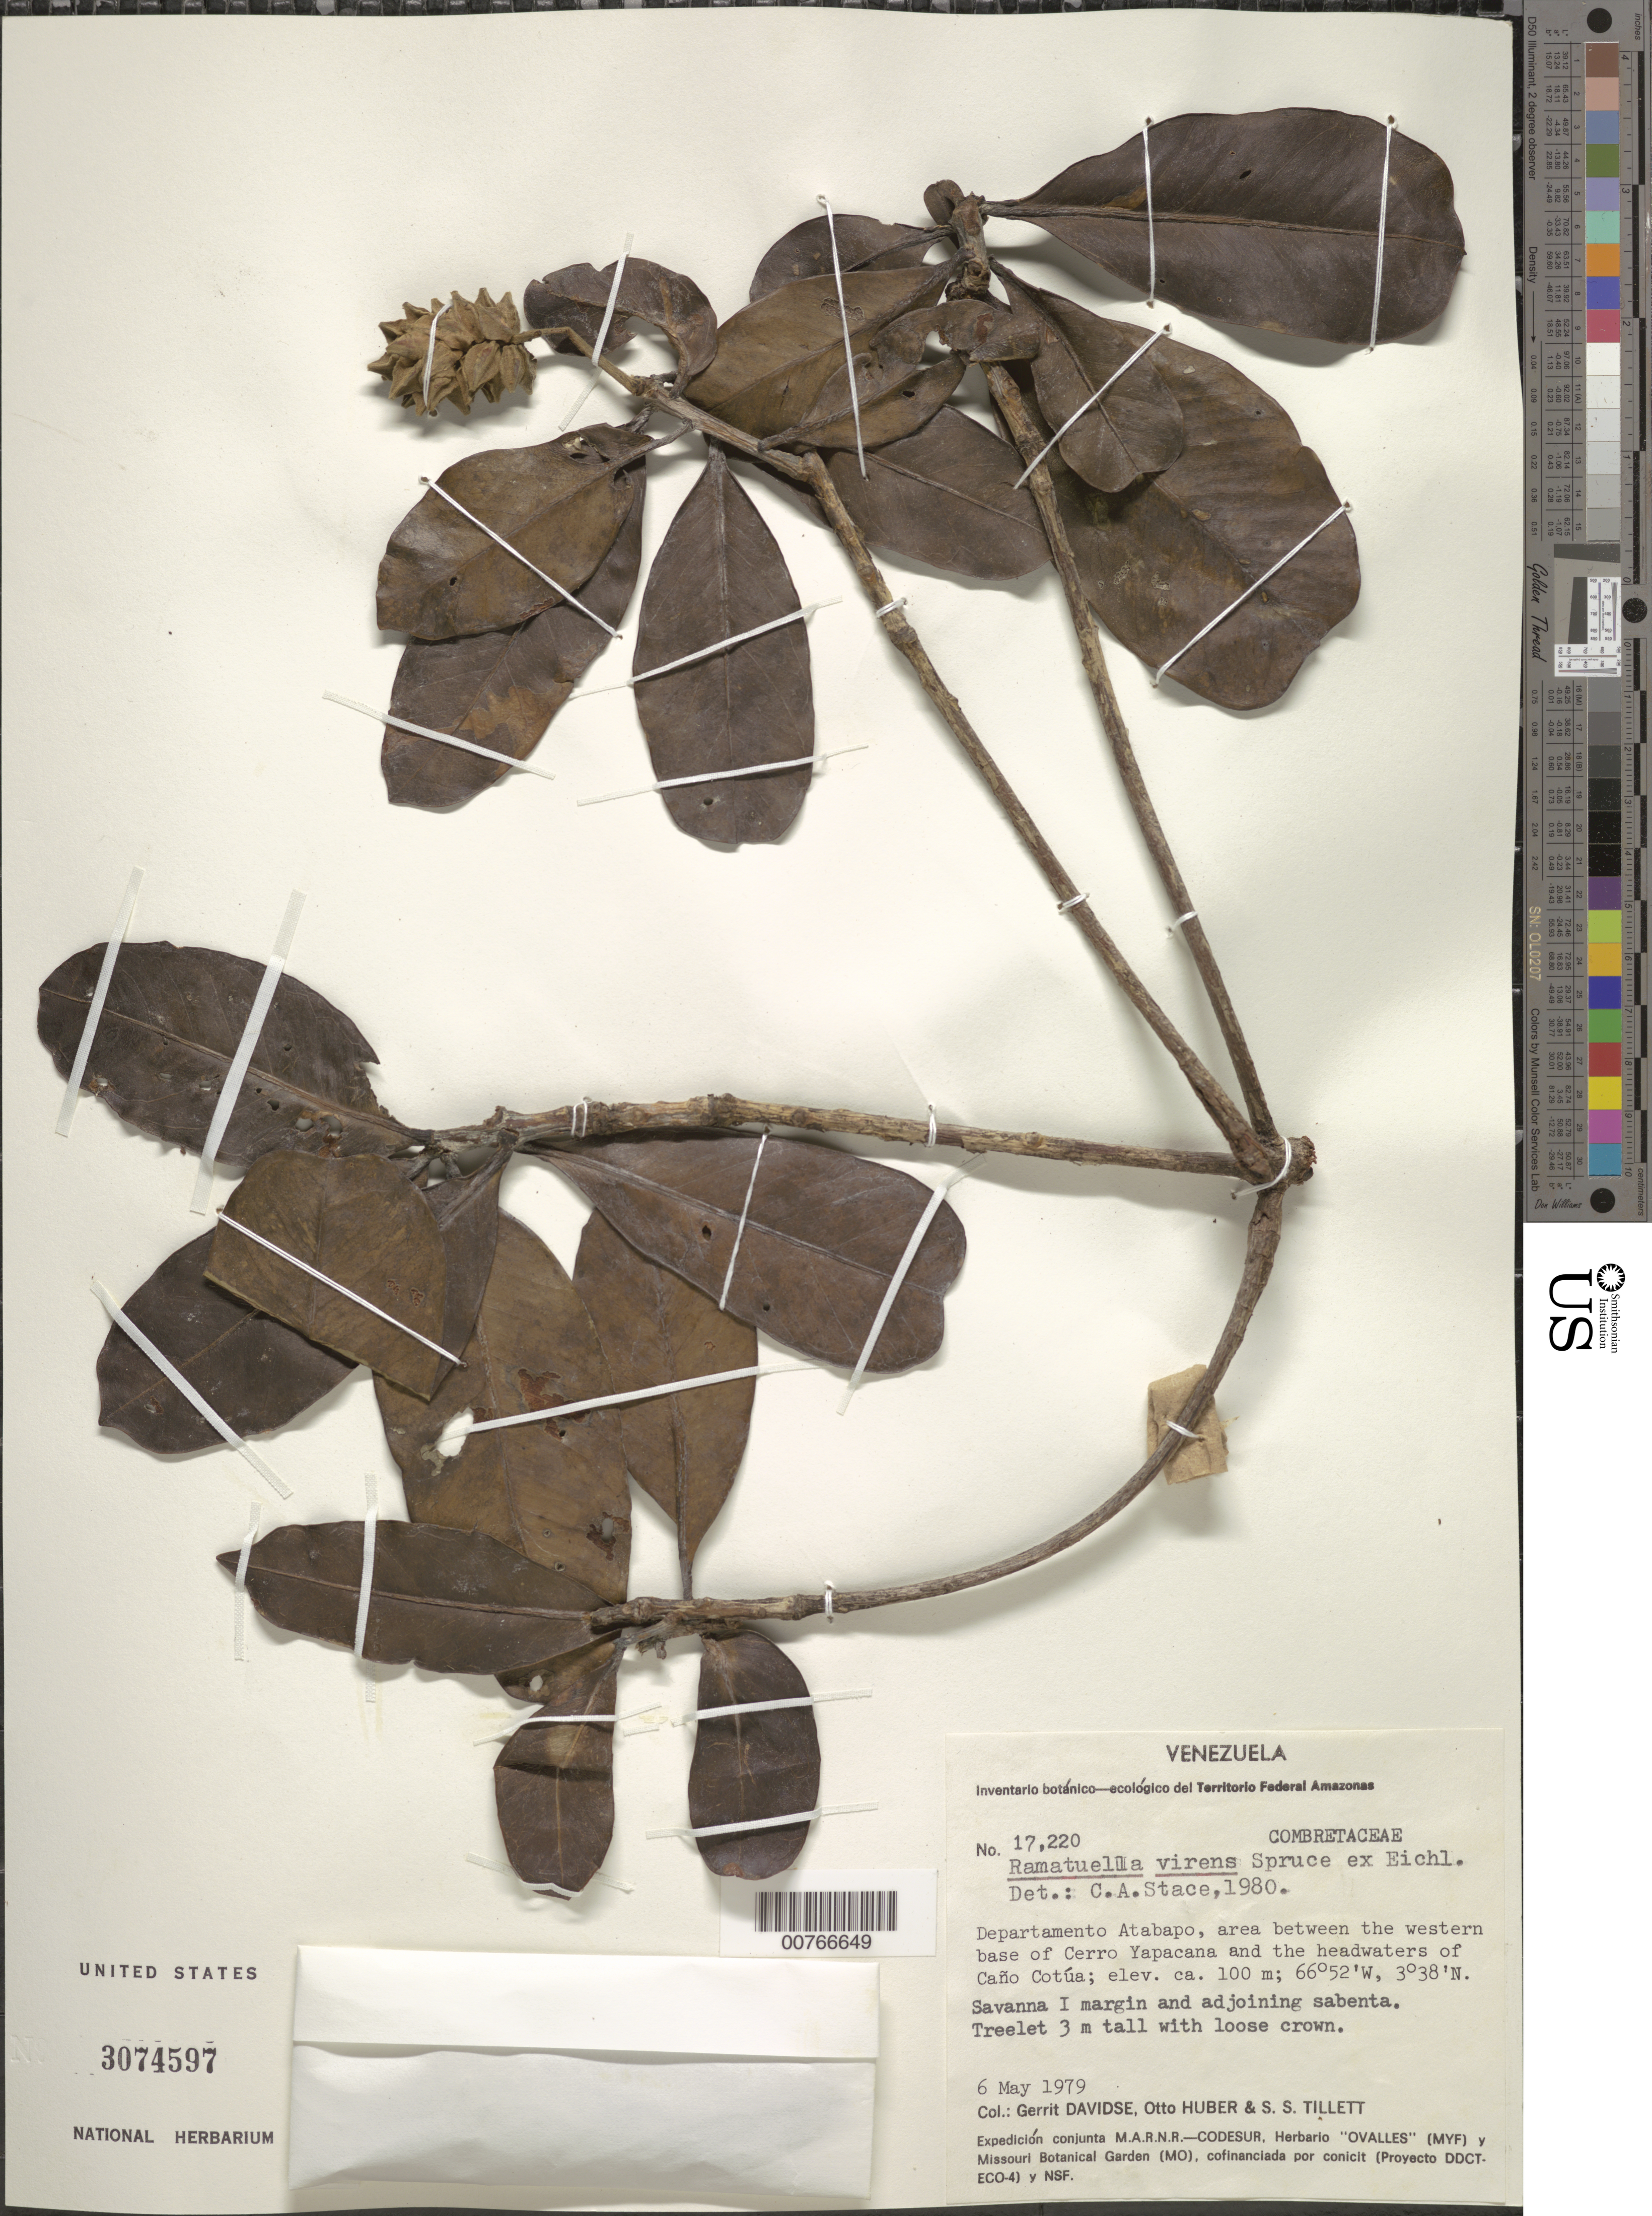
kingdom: Plantae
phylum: Tracheophyta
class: Magnoliopsida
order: Myrtales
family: Combretaceae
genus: Terminalia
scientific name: Terminalia virens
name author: (Spruce ex Eichler) Alwan & Stace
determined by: Stace, C. A.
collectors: G. Davidse, O. Huber & S. S. Tillett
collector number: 17220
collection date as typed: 6-May-79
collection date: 1979-05-06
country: Venezuela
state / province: Amazonas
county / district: Atabapo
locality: Cerro Yapacána, western base, to headwaters of Caño Cotúa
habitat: Savanna I margin and adjoining sabaneta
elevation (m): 100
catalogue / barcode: US 3074597